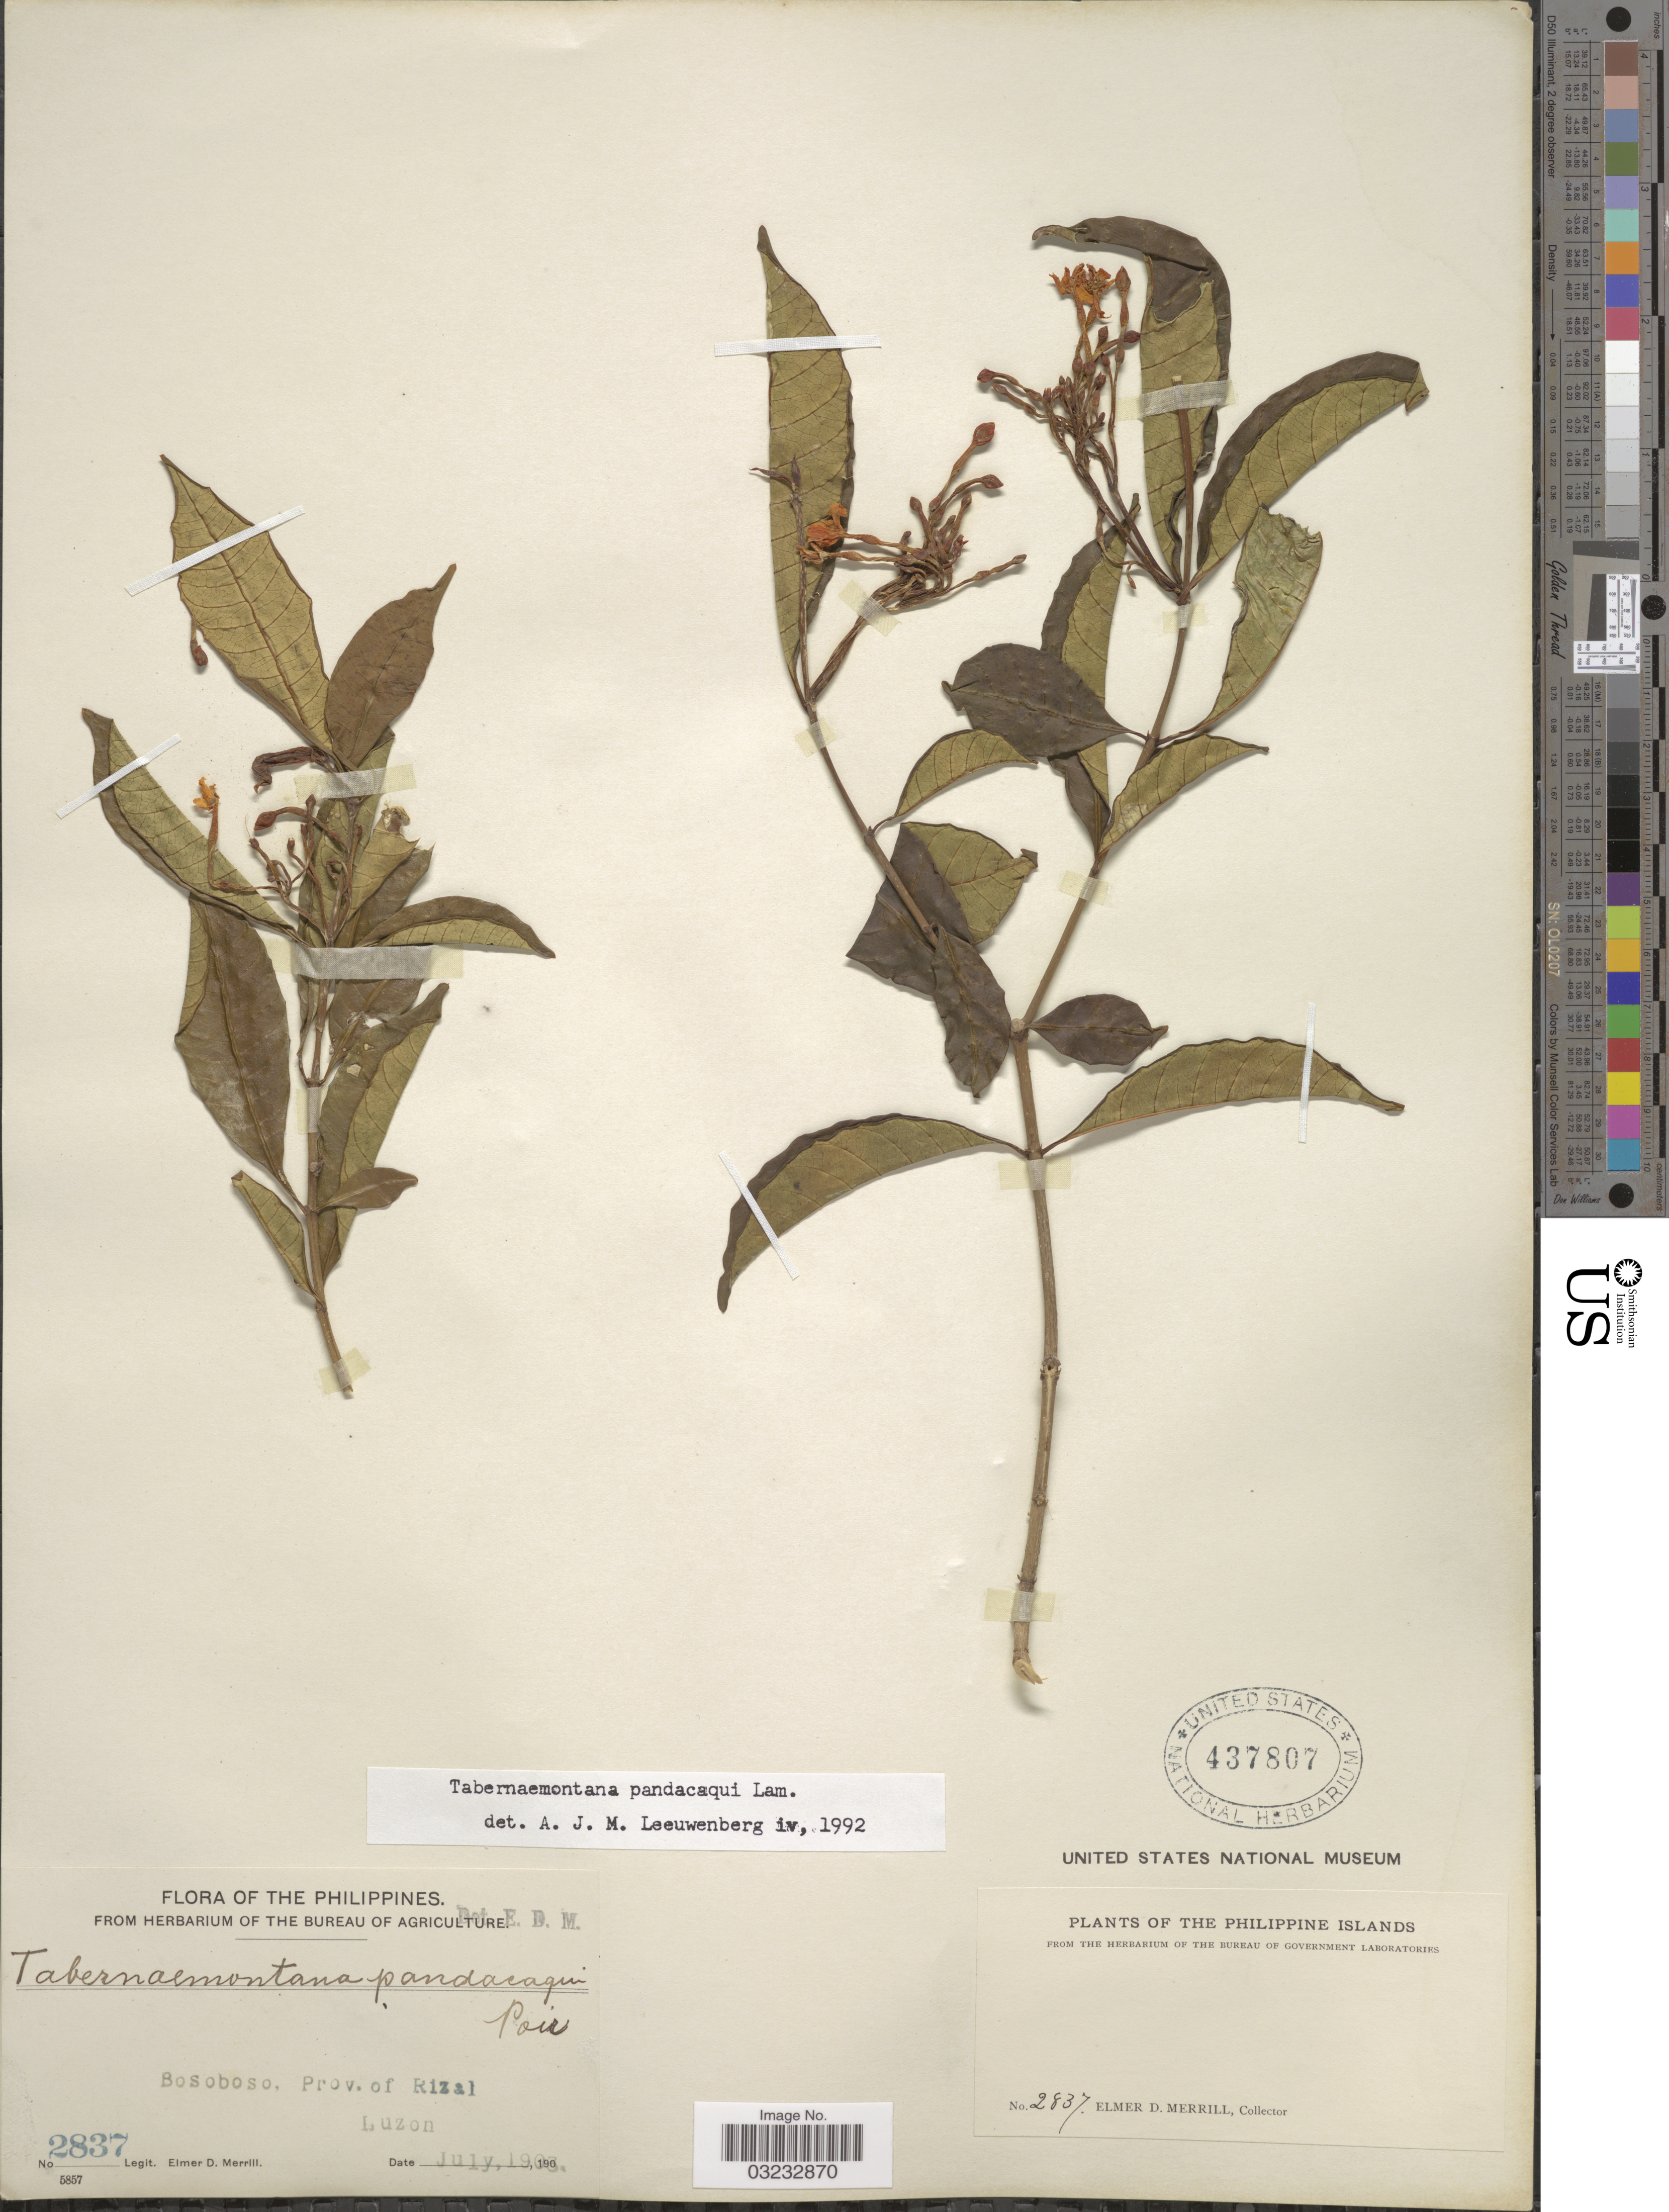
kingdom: Plantae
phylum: Tracheophyta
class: Magnoliopsida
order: Gentianales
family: Apocynaceae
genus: Tabernaemontana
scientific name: Tabernaemontana pandacaqui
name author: Poir.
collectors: E. D. Merrill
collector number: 2837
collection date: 1903-07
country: Philippines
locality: Bosoboso, Prov. of Rizal, Luzon.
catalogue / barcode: US 437807